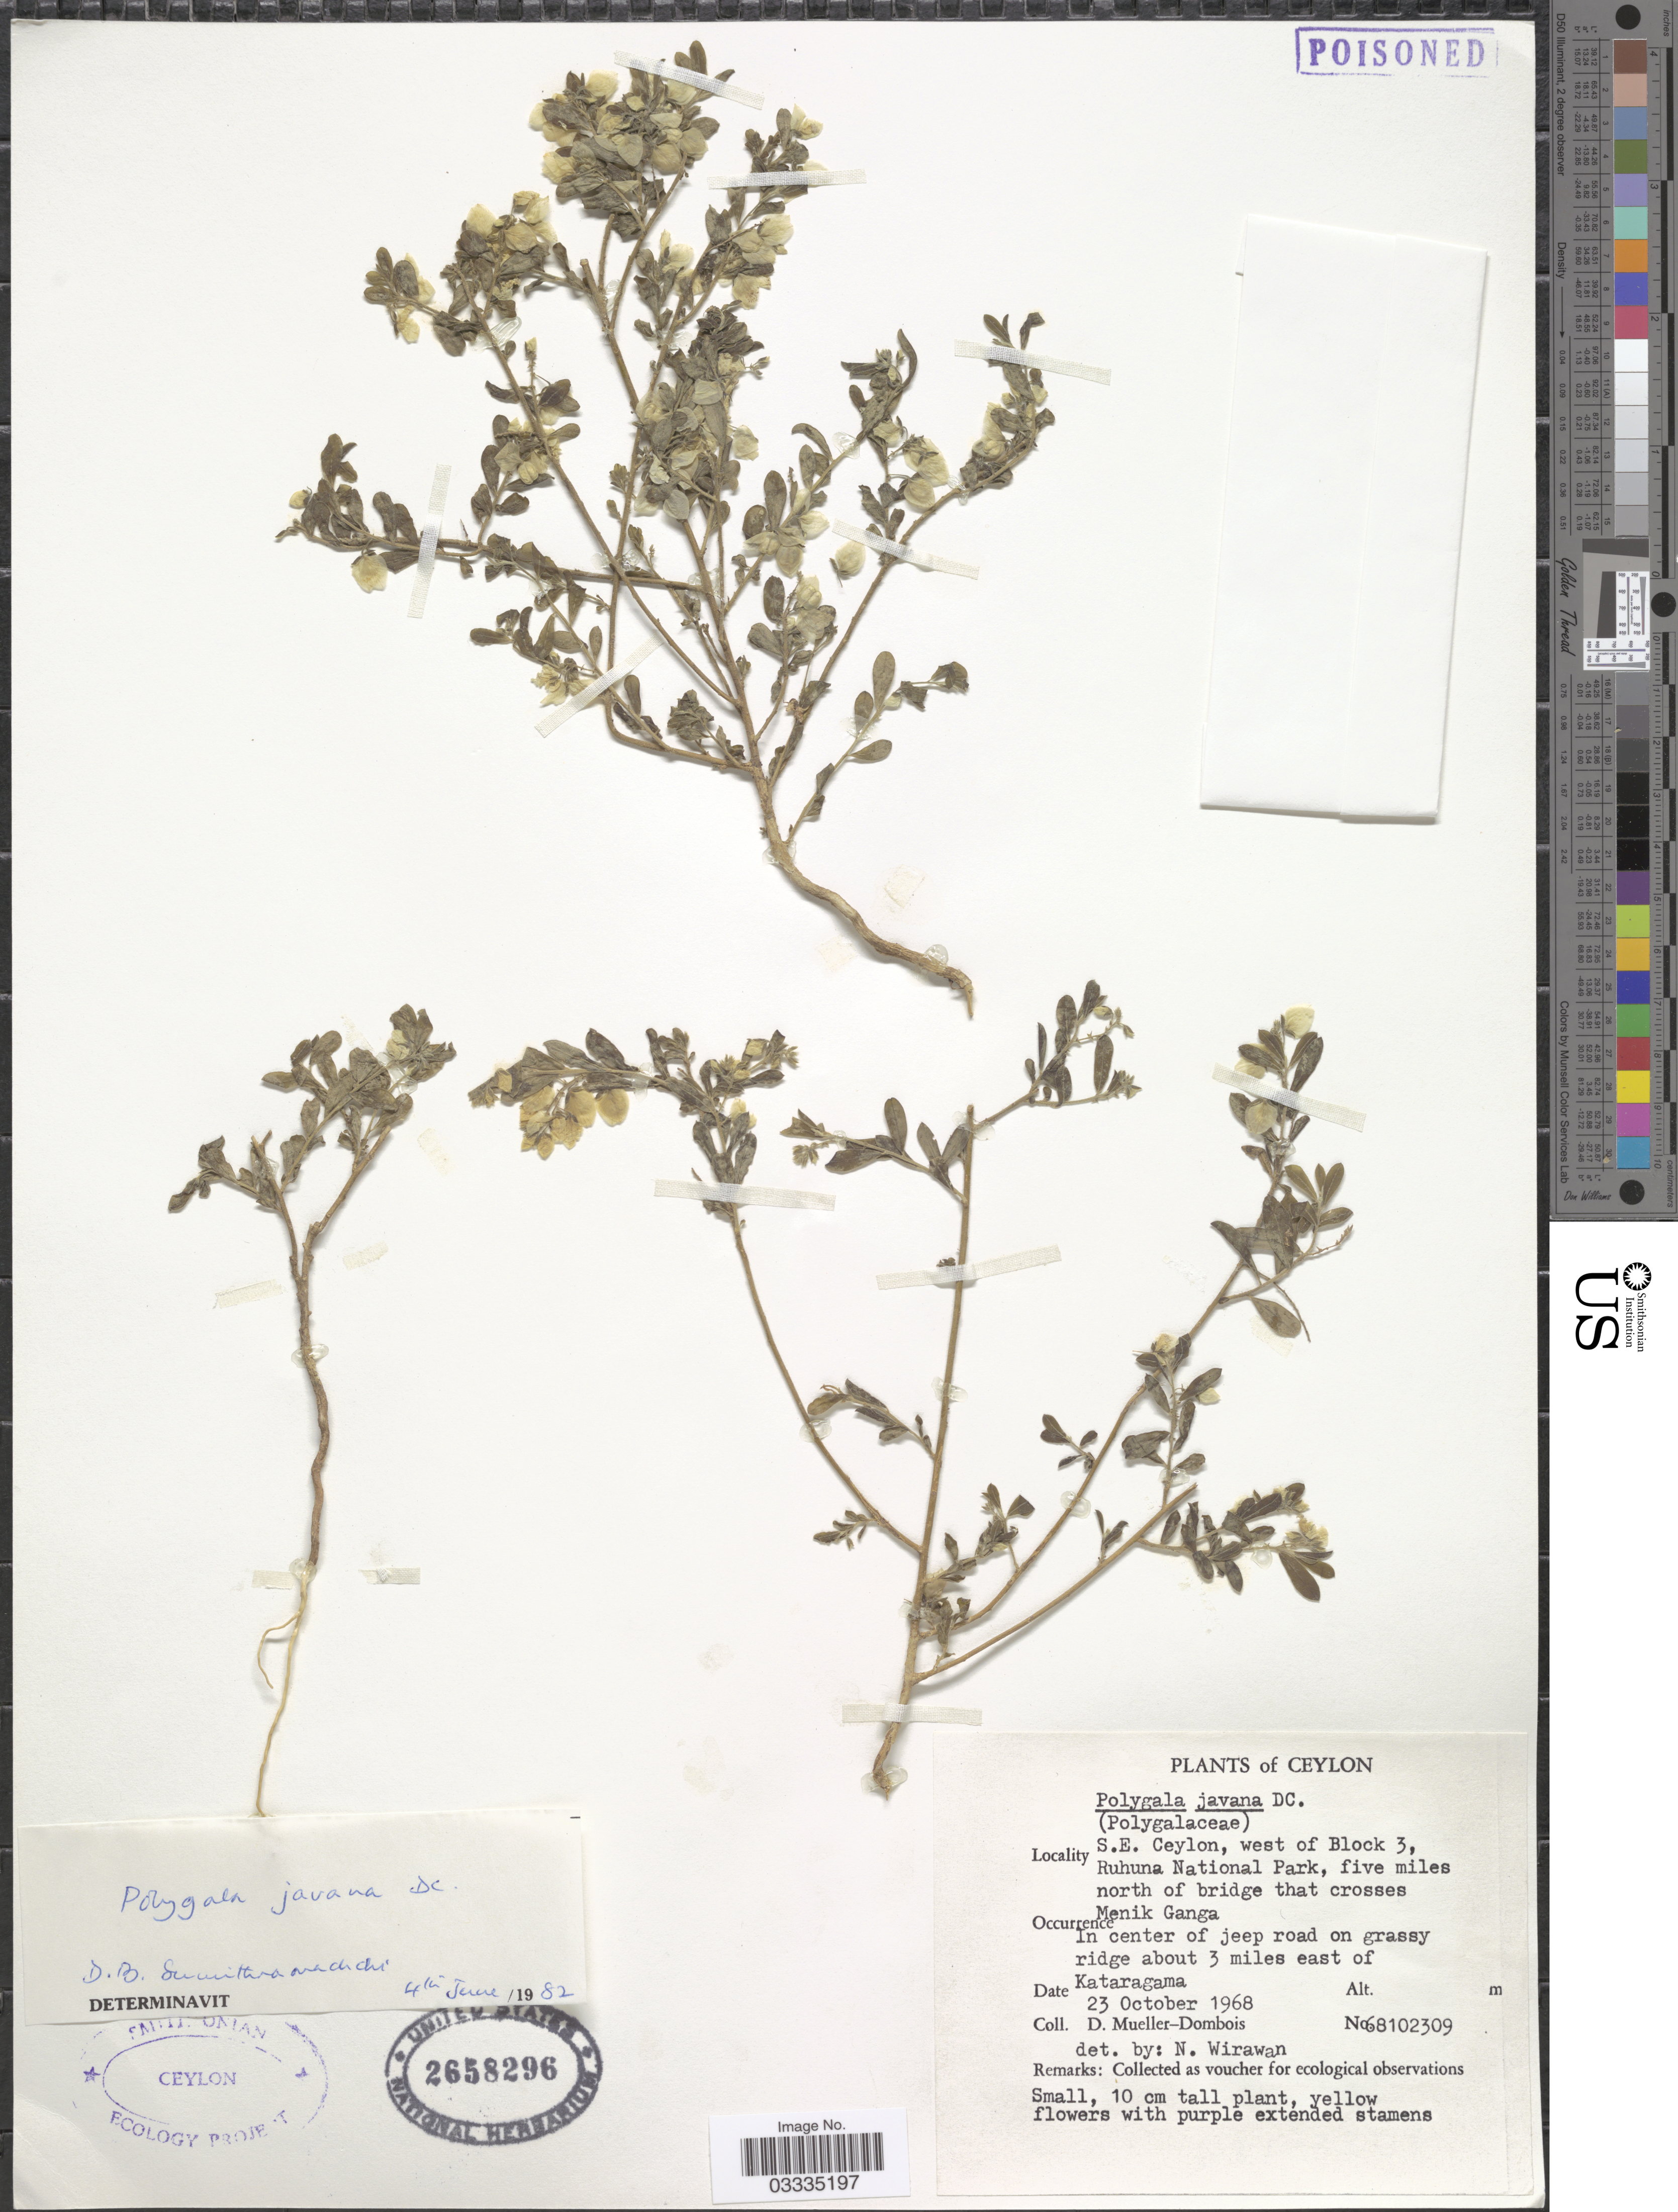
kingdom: Plantae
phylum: Tracheophyta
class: Magnoliopsida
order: Fabales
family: Polygalaceae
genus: Polygala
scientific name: Polygala javana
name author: DC.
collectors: D. Mueller-Dombois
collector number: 68102309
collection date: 1968-10-23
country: Sri Lanka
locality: Ceylon. S.E. Ceylon, west of Block 3, Ruhuna National Park, five miles north of bridge that crosses Menik Ganga. In center of jeep road on grassy ridge about 3 miles east of Kataragama.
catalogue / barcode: US 2658296